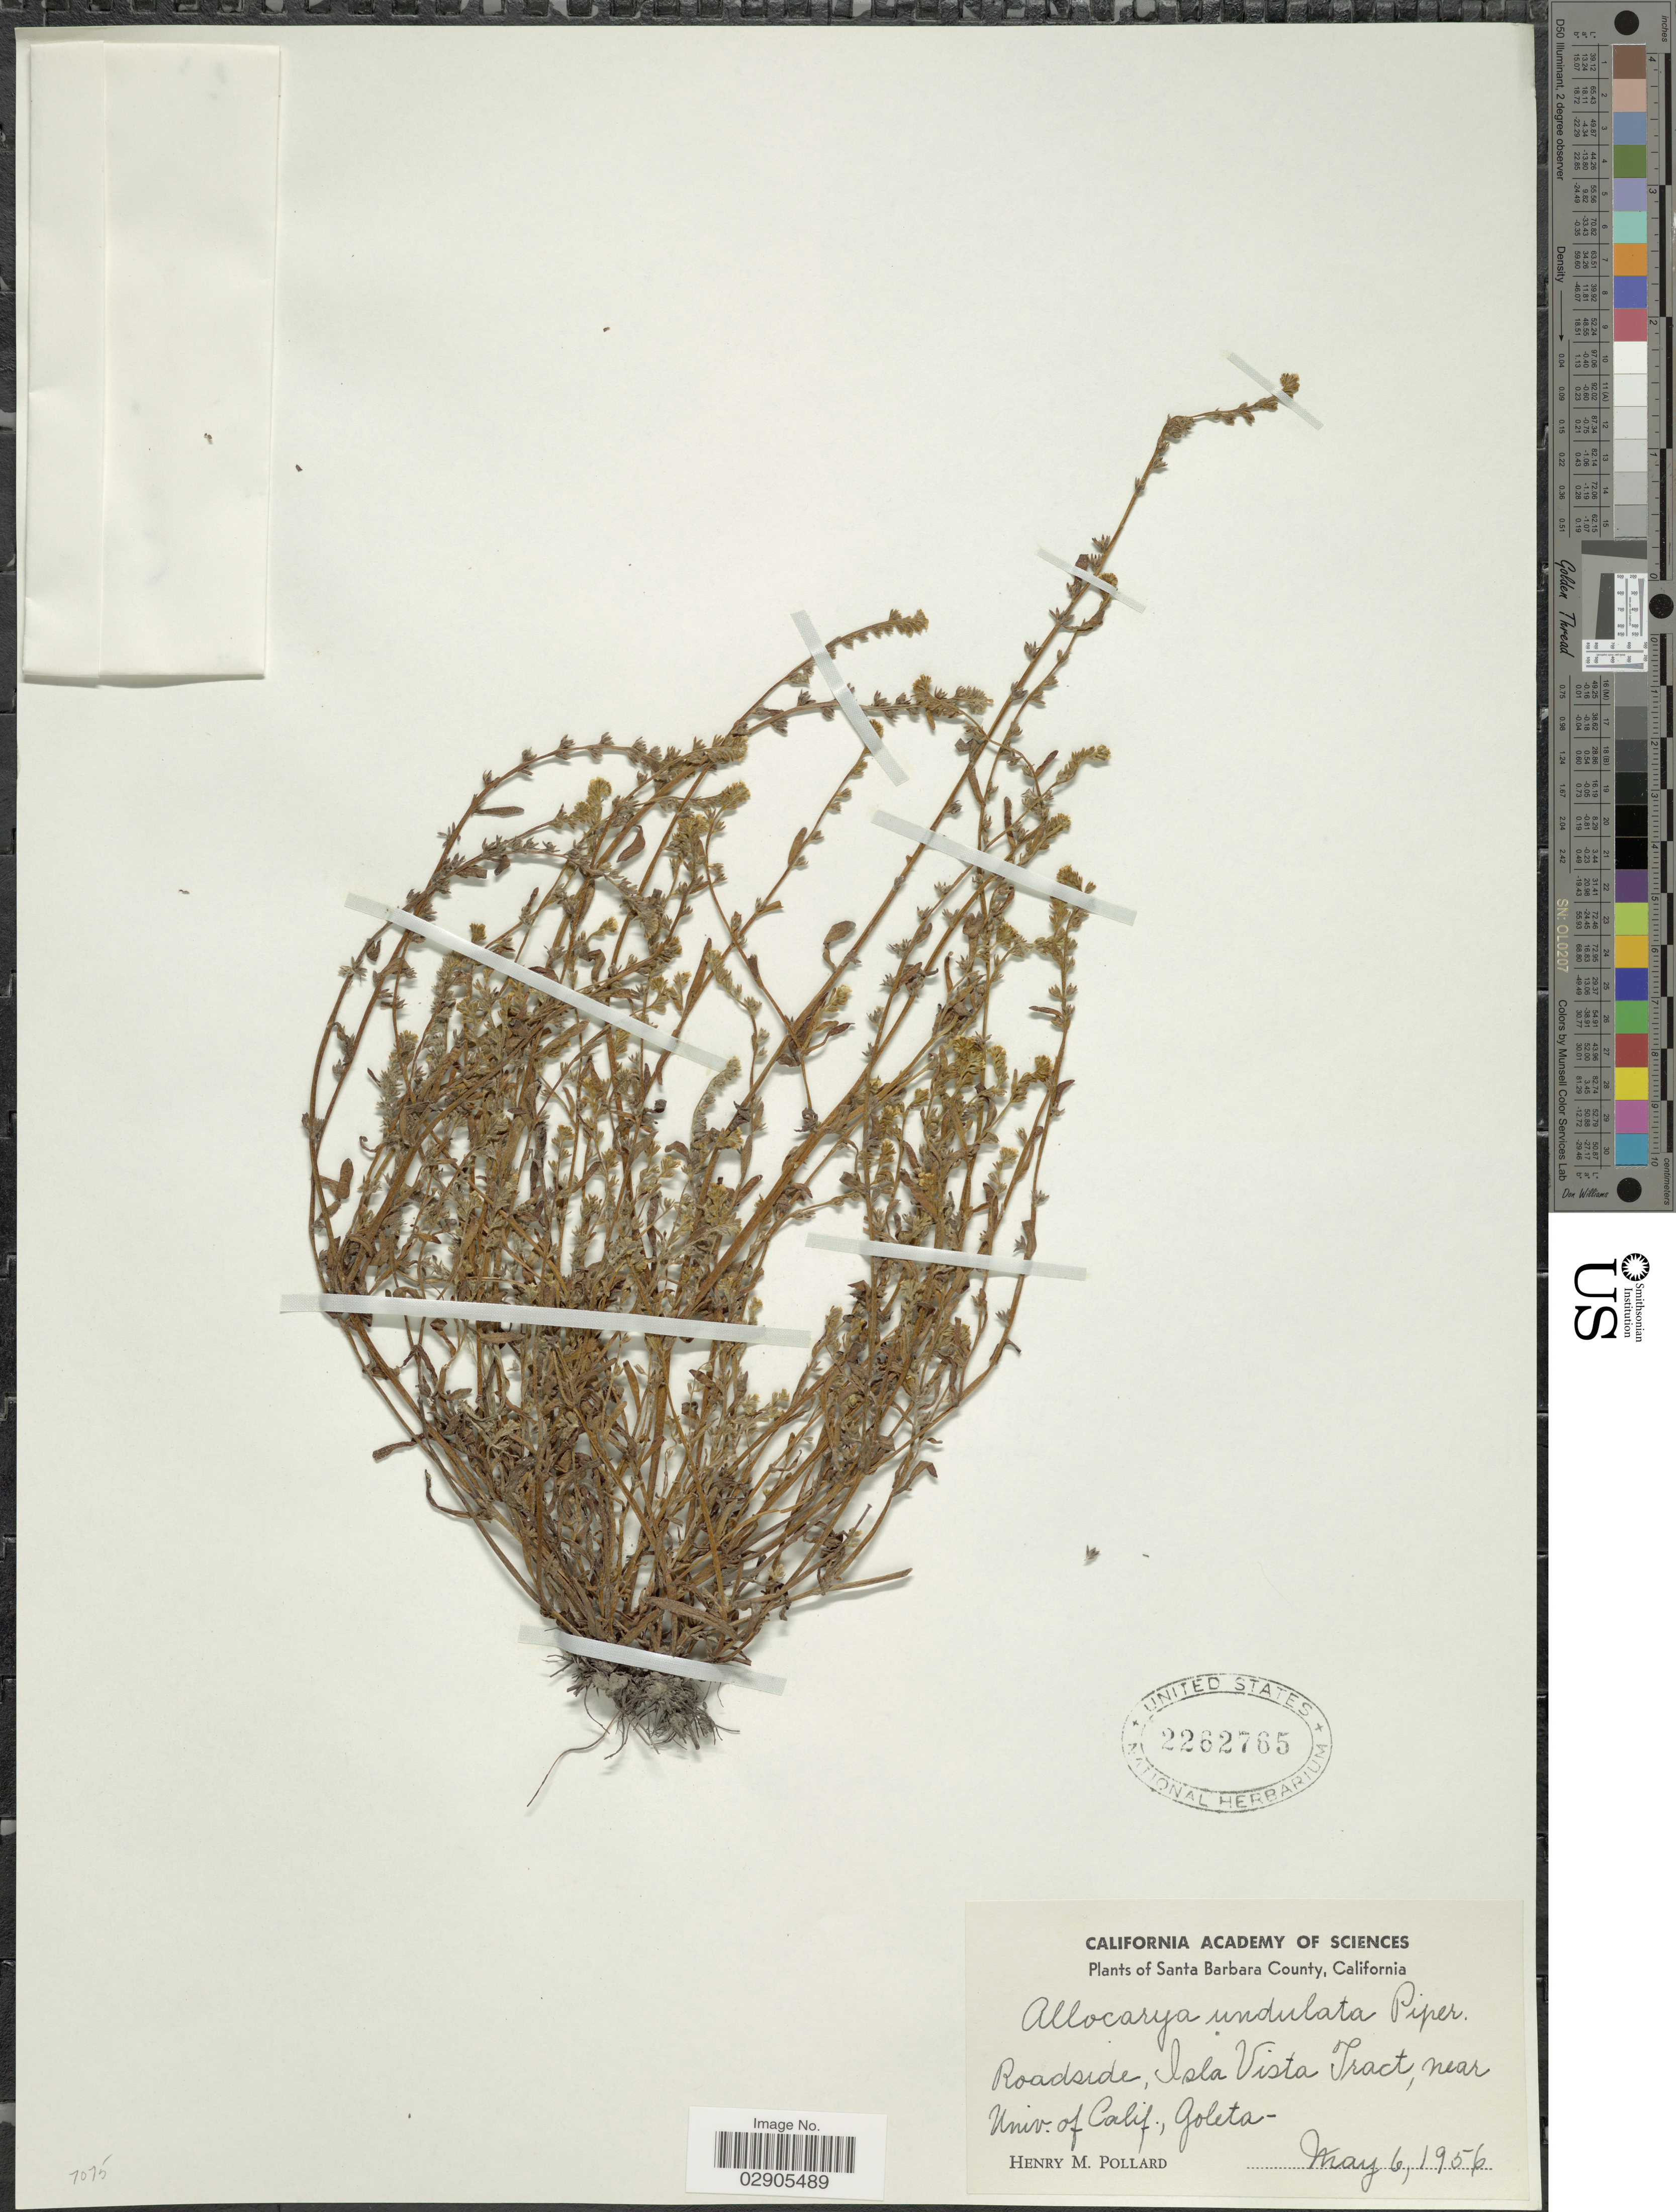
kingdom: Plantae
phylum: Tracheophyta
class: Magnoliopsida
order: Boraginales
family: Boraginaceae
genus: Allocarya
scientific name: Allocarya undulata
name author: Piper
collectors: H. M. Pollard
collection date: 1956-05-06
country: United States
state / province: California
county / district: Santa Barbara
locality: Santa Barbara County. Roadside, Isla Vista Tract, near Univ. of Calif., Goleta.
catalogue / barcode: US 2262765